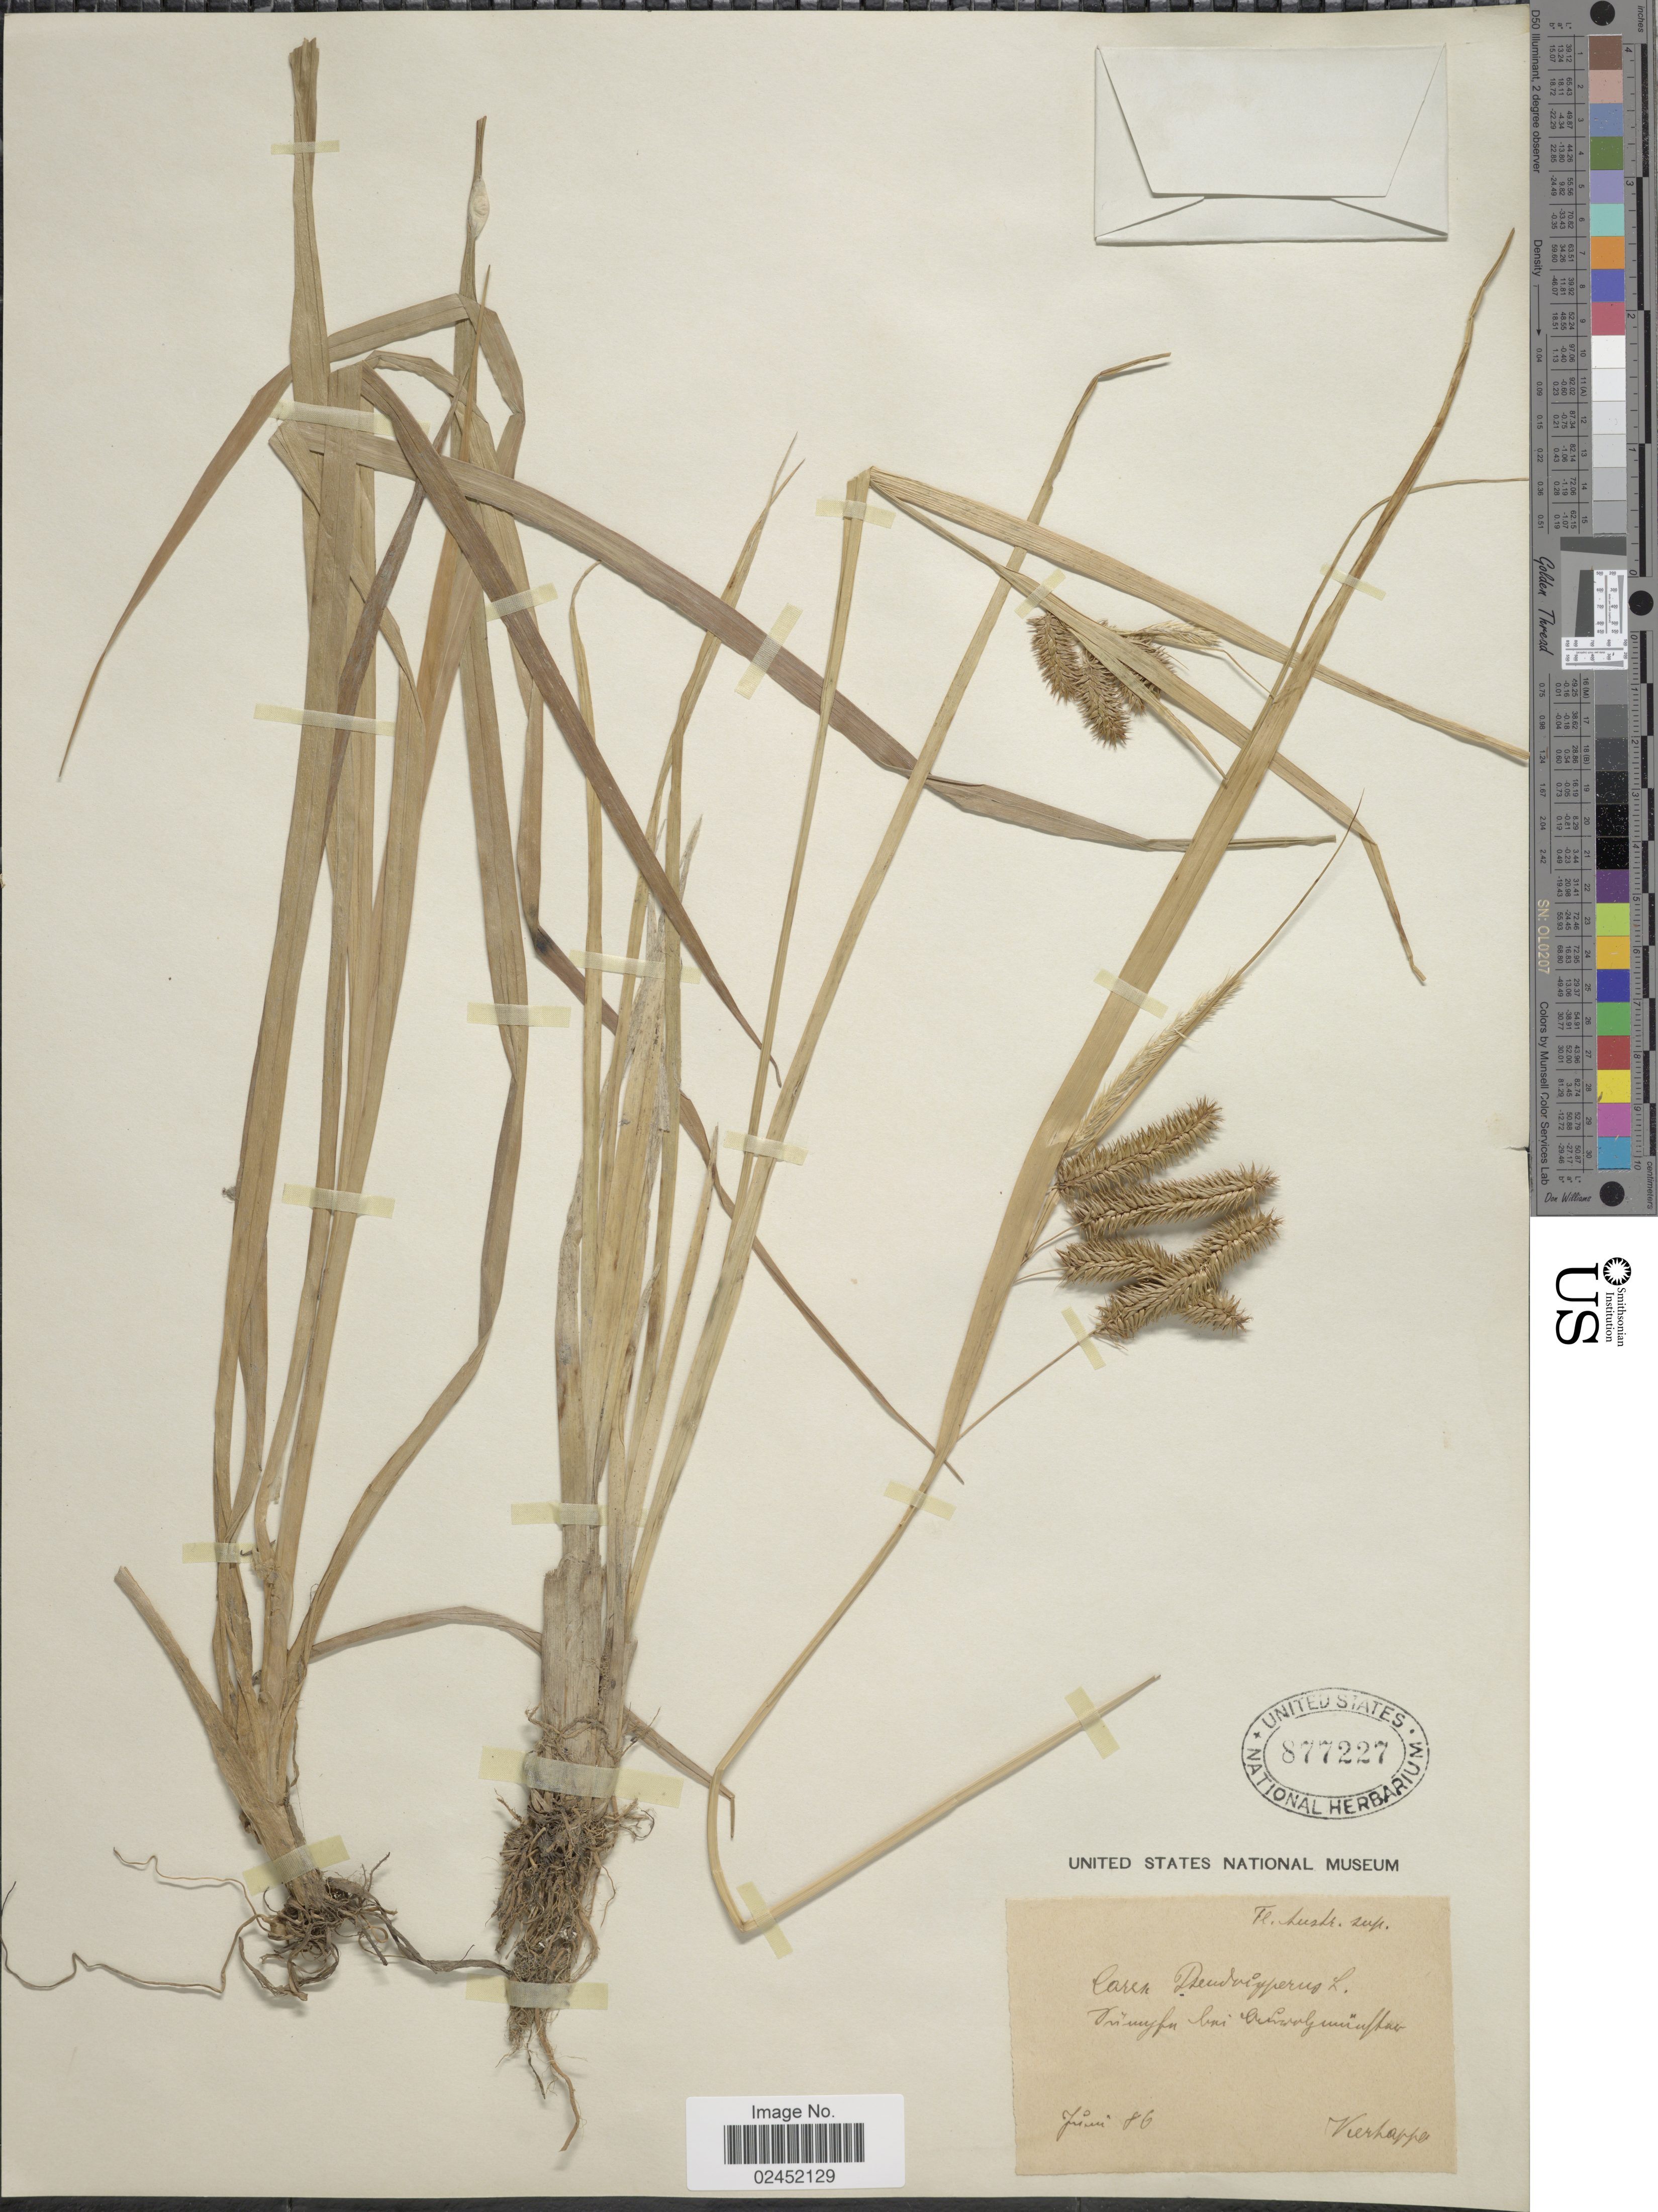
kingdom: Plantae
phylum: Tracheophyta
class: Liliopsida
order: Poales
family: Cyperaceae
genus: Carex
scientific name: Carex pseudocyperus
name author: L.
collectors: F. Vierhapper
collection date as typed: Transcribed d/m/y: /6/86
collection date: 1886-06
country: Austria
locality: Flora Aust. sup., Sümpfe bei Aurolzmünster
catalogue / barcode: US 877227